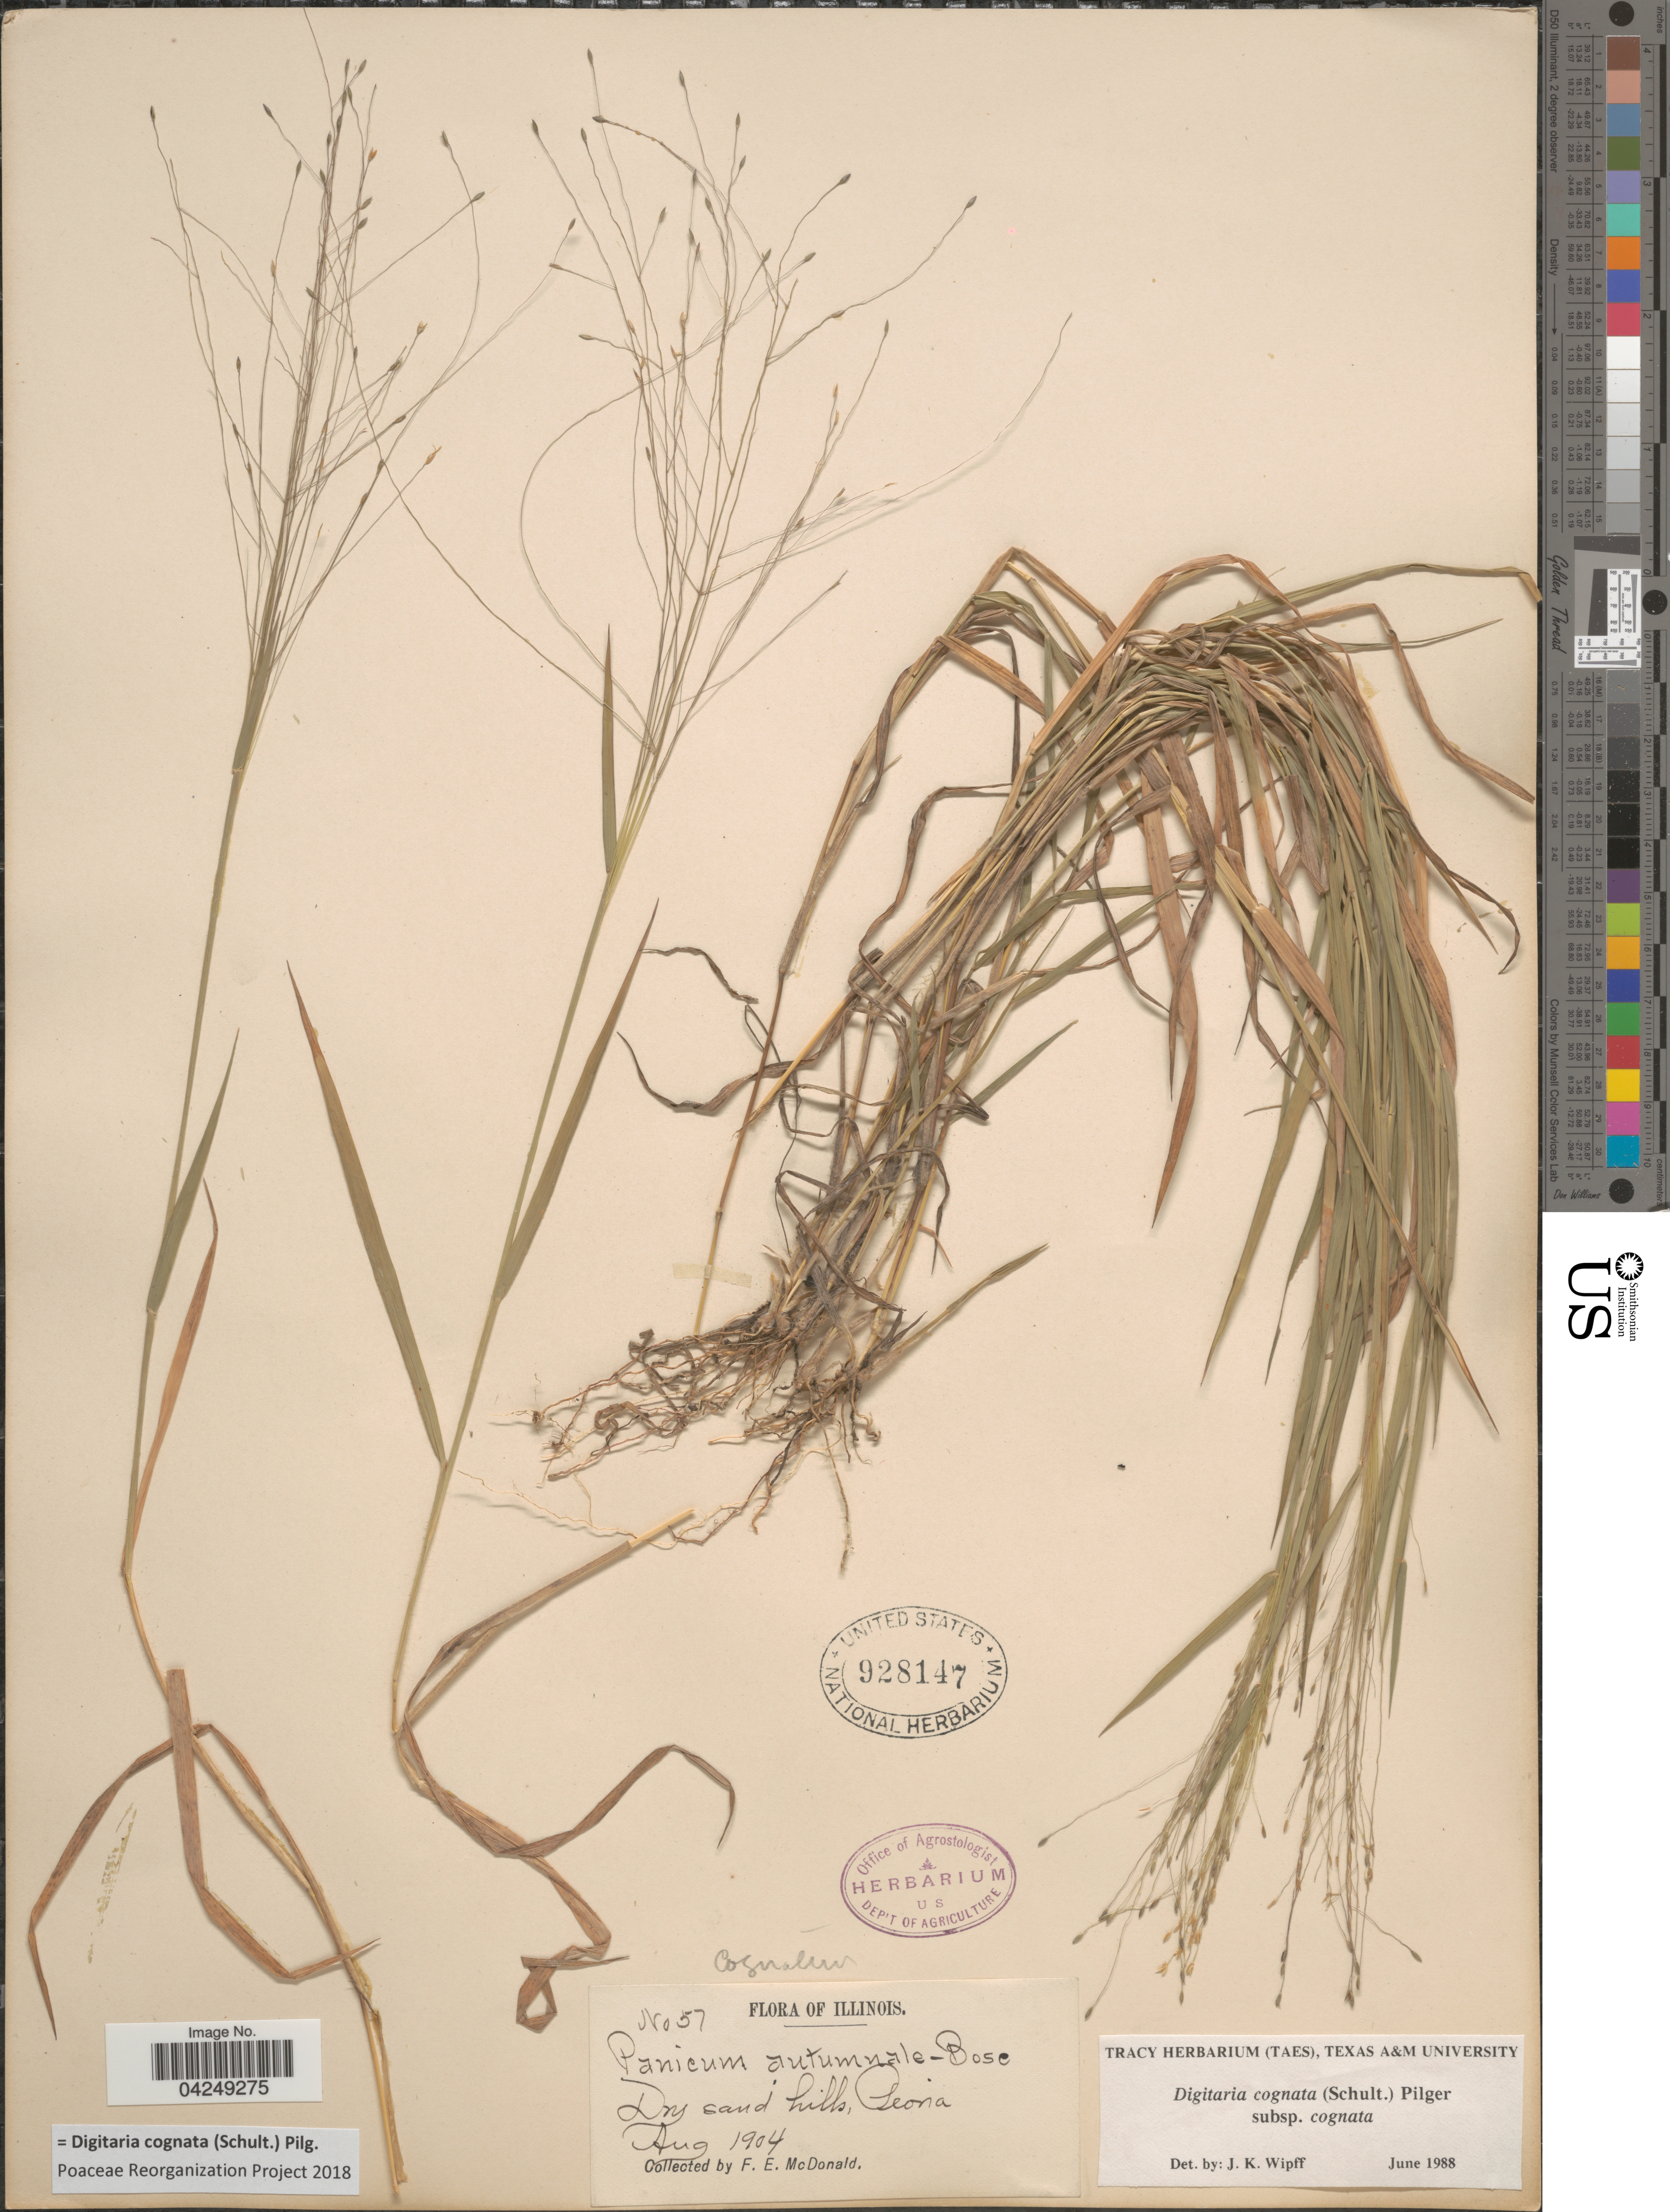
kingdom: Plantae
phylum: Tracheophyta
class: Liliopsida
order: Poales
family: Poaceae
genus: Digitaria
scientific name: Digitaria cognata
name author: (Scult.) Pilg.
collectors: F. E. McDonald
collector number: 57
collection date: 1904-08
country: United States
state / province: Illinois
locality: Dry sand hills, Peoria.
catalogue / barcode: US 928147